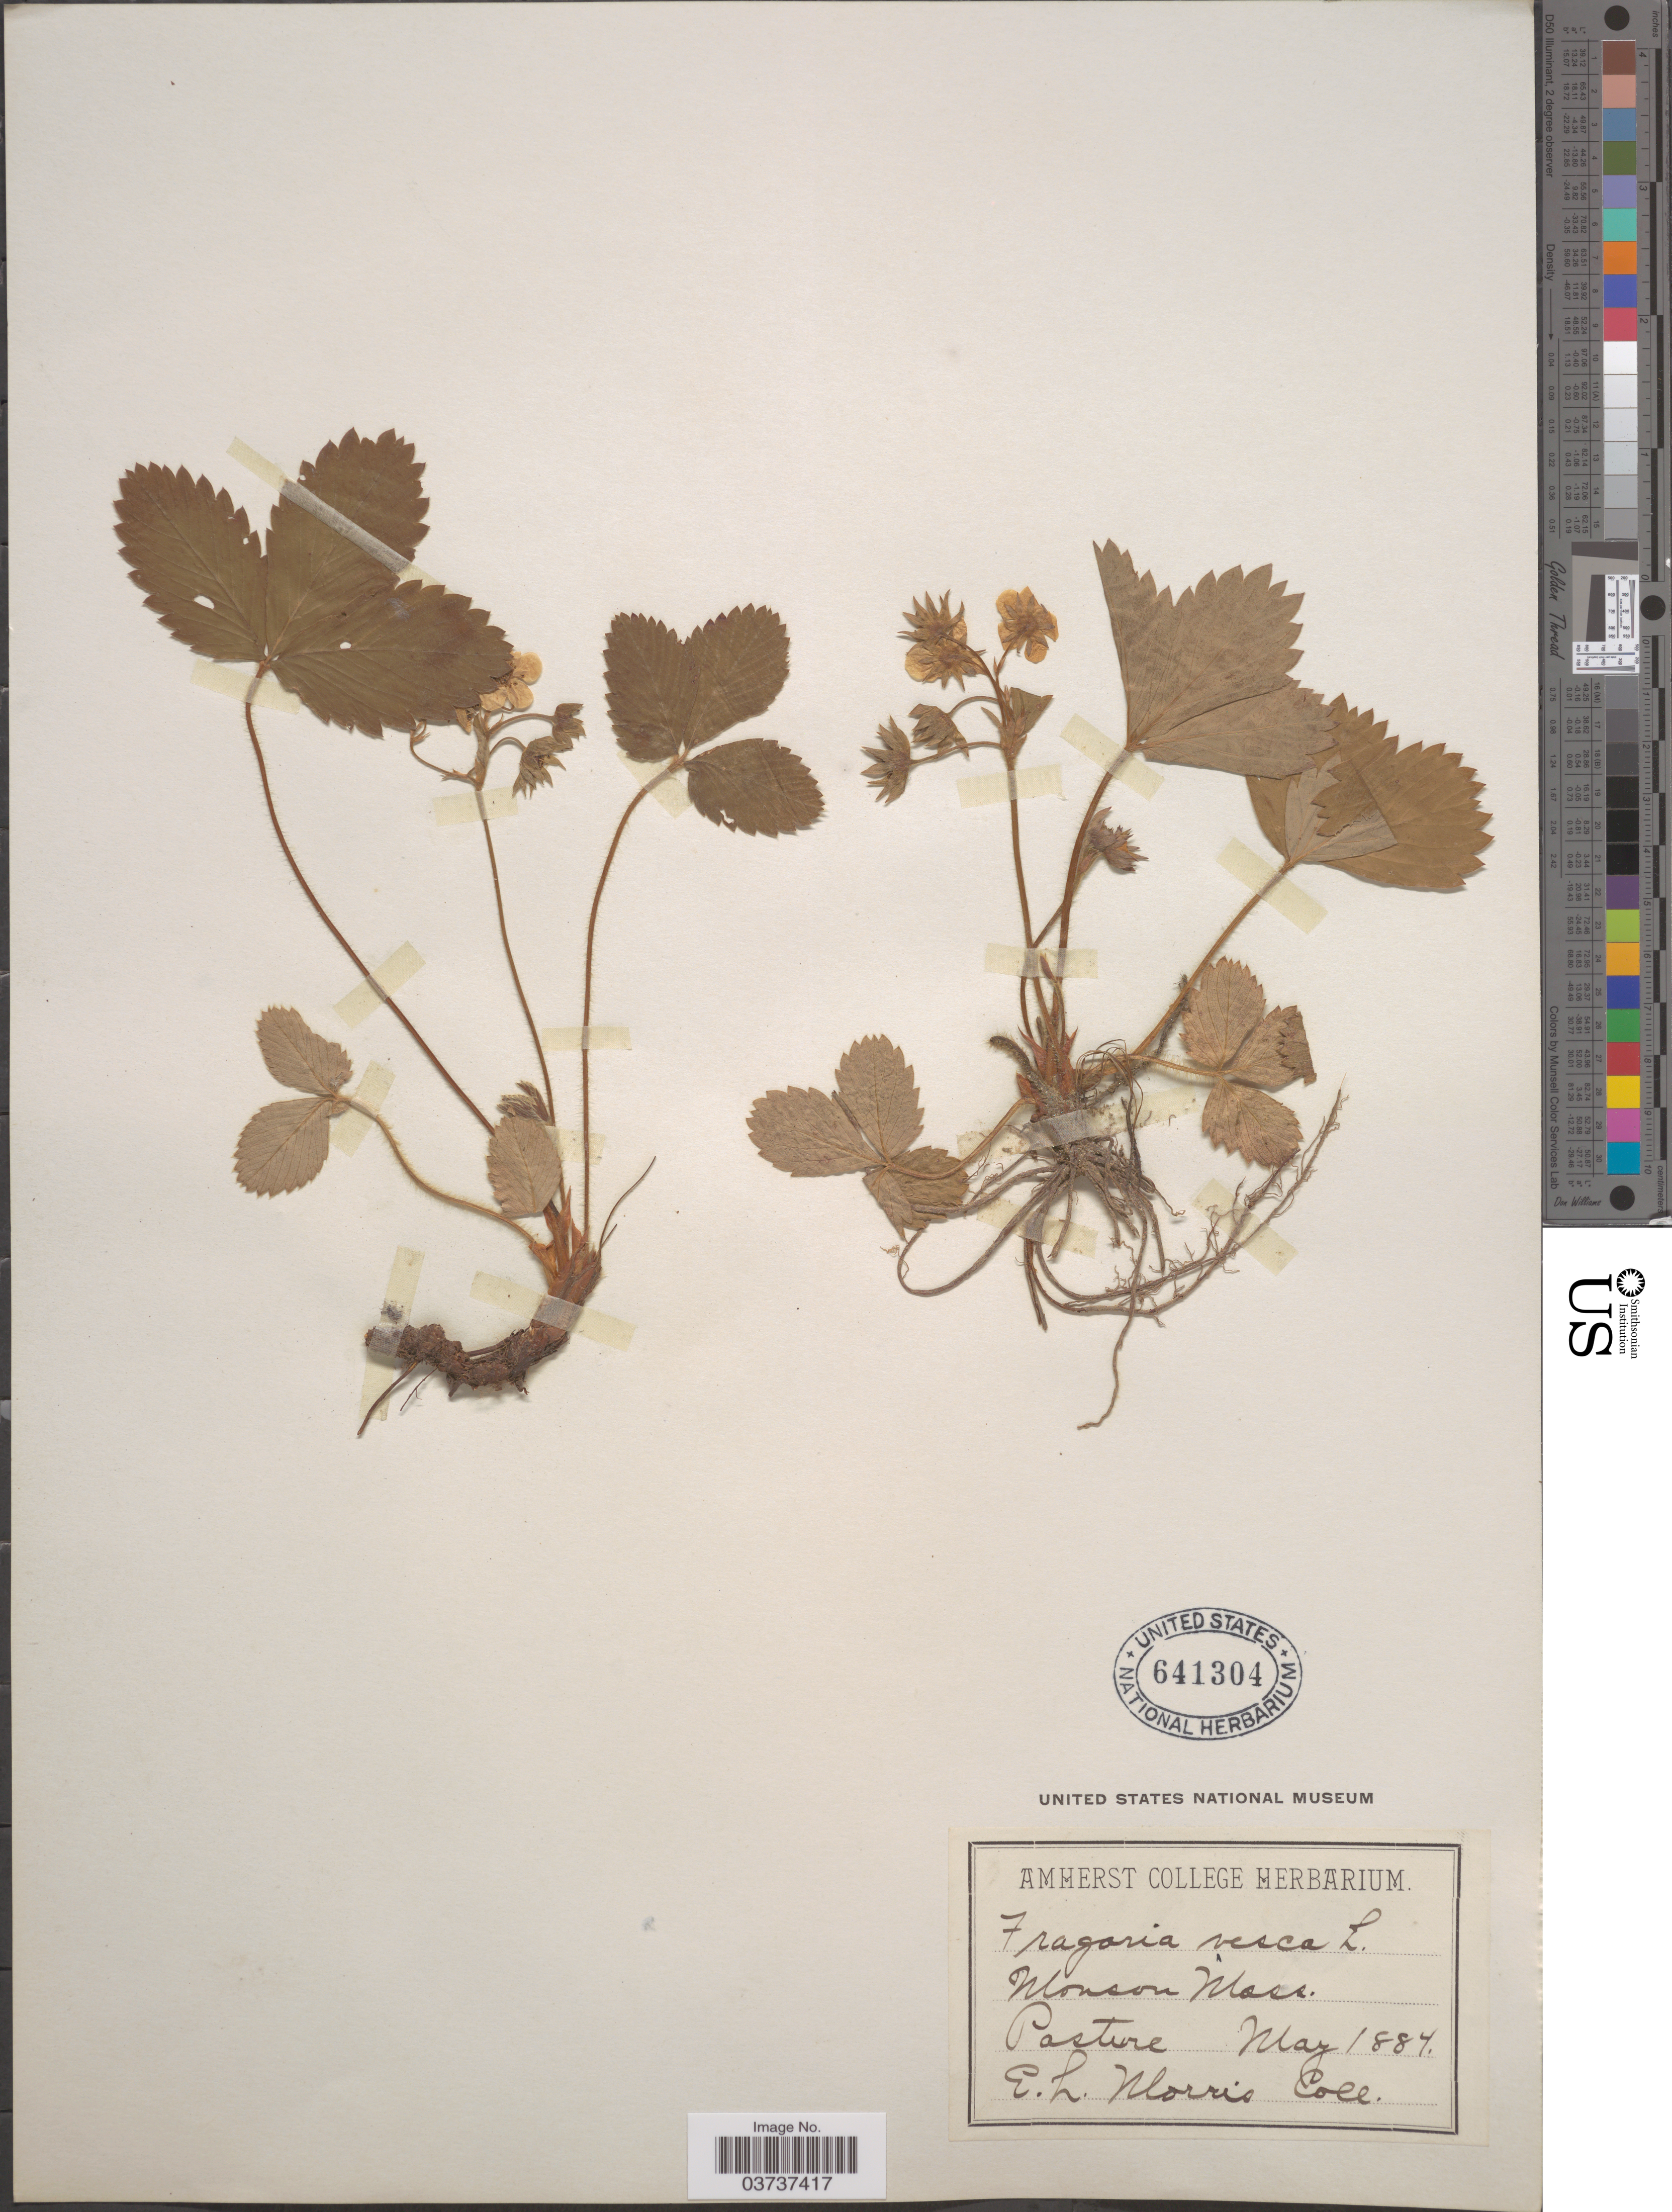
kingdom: Plantae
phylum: Tracheophyta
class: Magnoliopsida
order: Rosales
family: Rosaceae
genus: Fragaria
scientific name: Fragaria vesca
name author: L.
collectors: E. Morris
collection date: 1887-05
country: United States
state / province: Massachusetts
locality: Monson. Pasture.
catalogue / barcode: US 641304